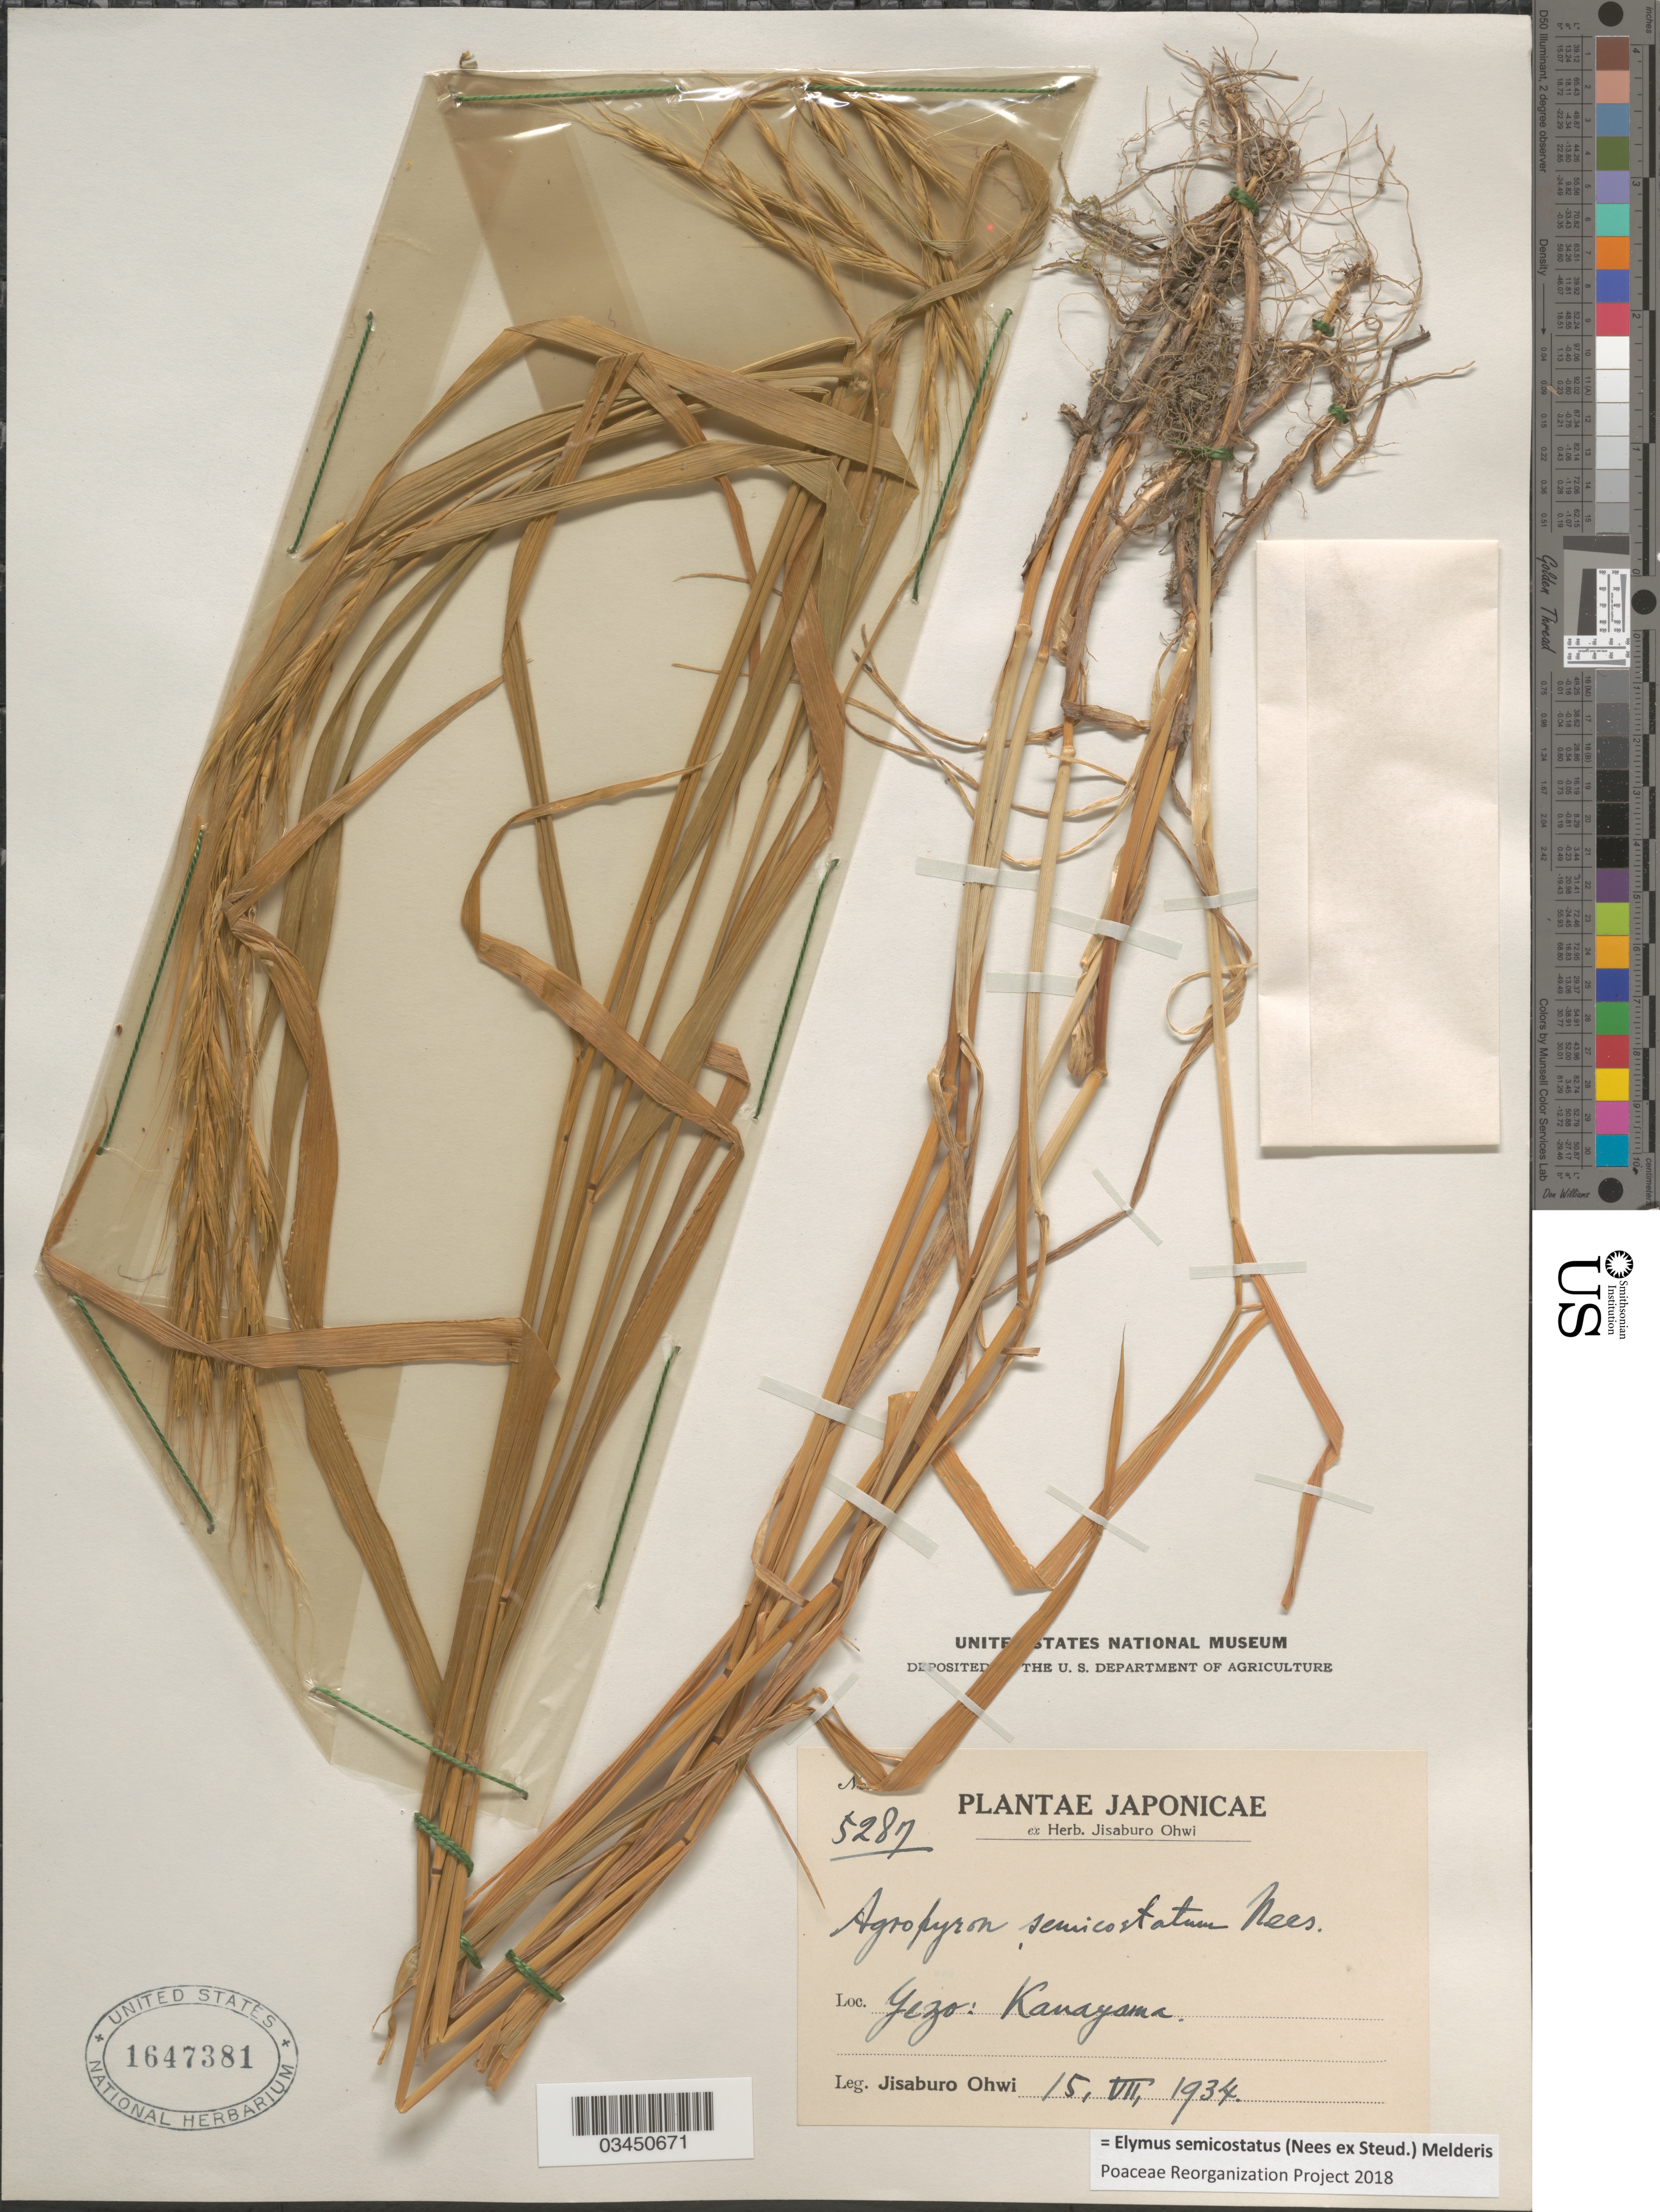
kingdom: Plantae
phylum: Tracheophyta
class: Liliopsida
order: Poales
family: Poaceae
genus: Elymus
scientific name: Elymus semicostatus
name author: (Nees ex Steud.) Melderis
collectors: J. Ohwi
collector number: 5287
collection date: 1934-07-15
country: Japan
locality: Yizo: Kanayama.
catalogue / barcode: US 1647381